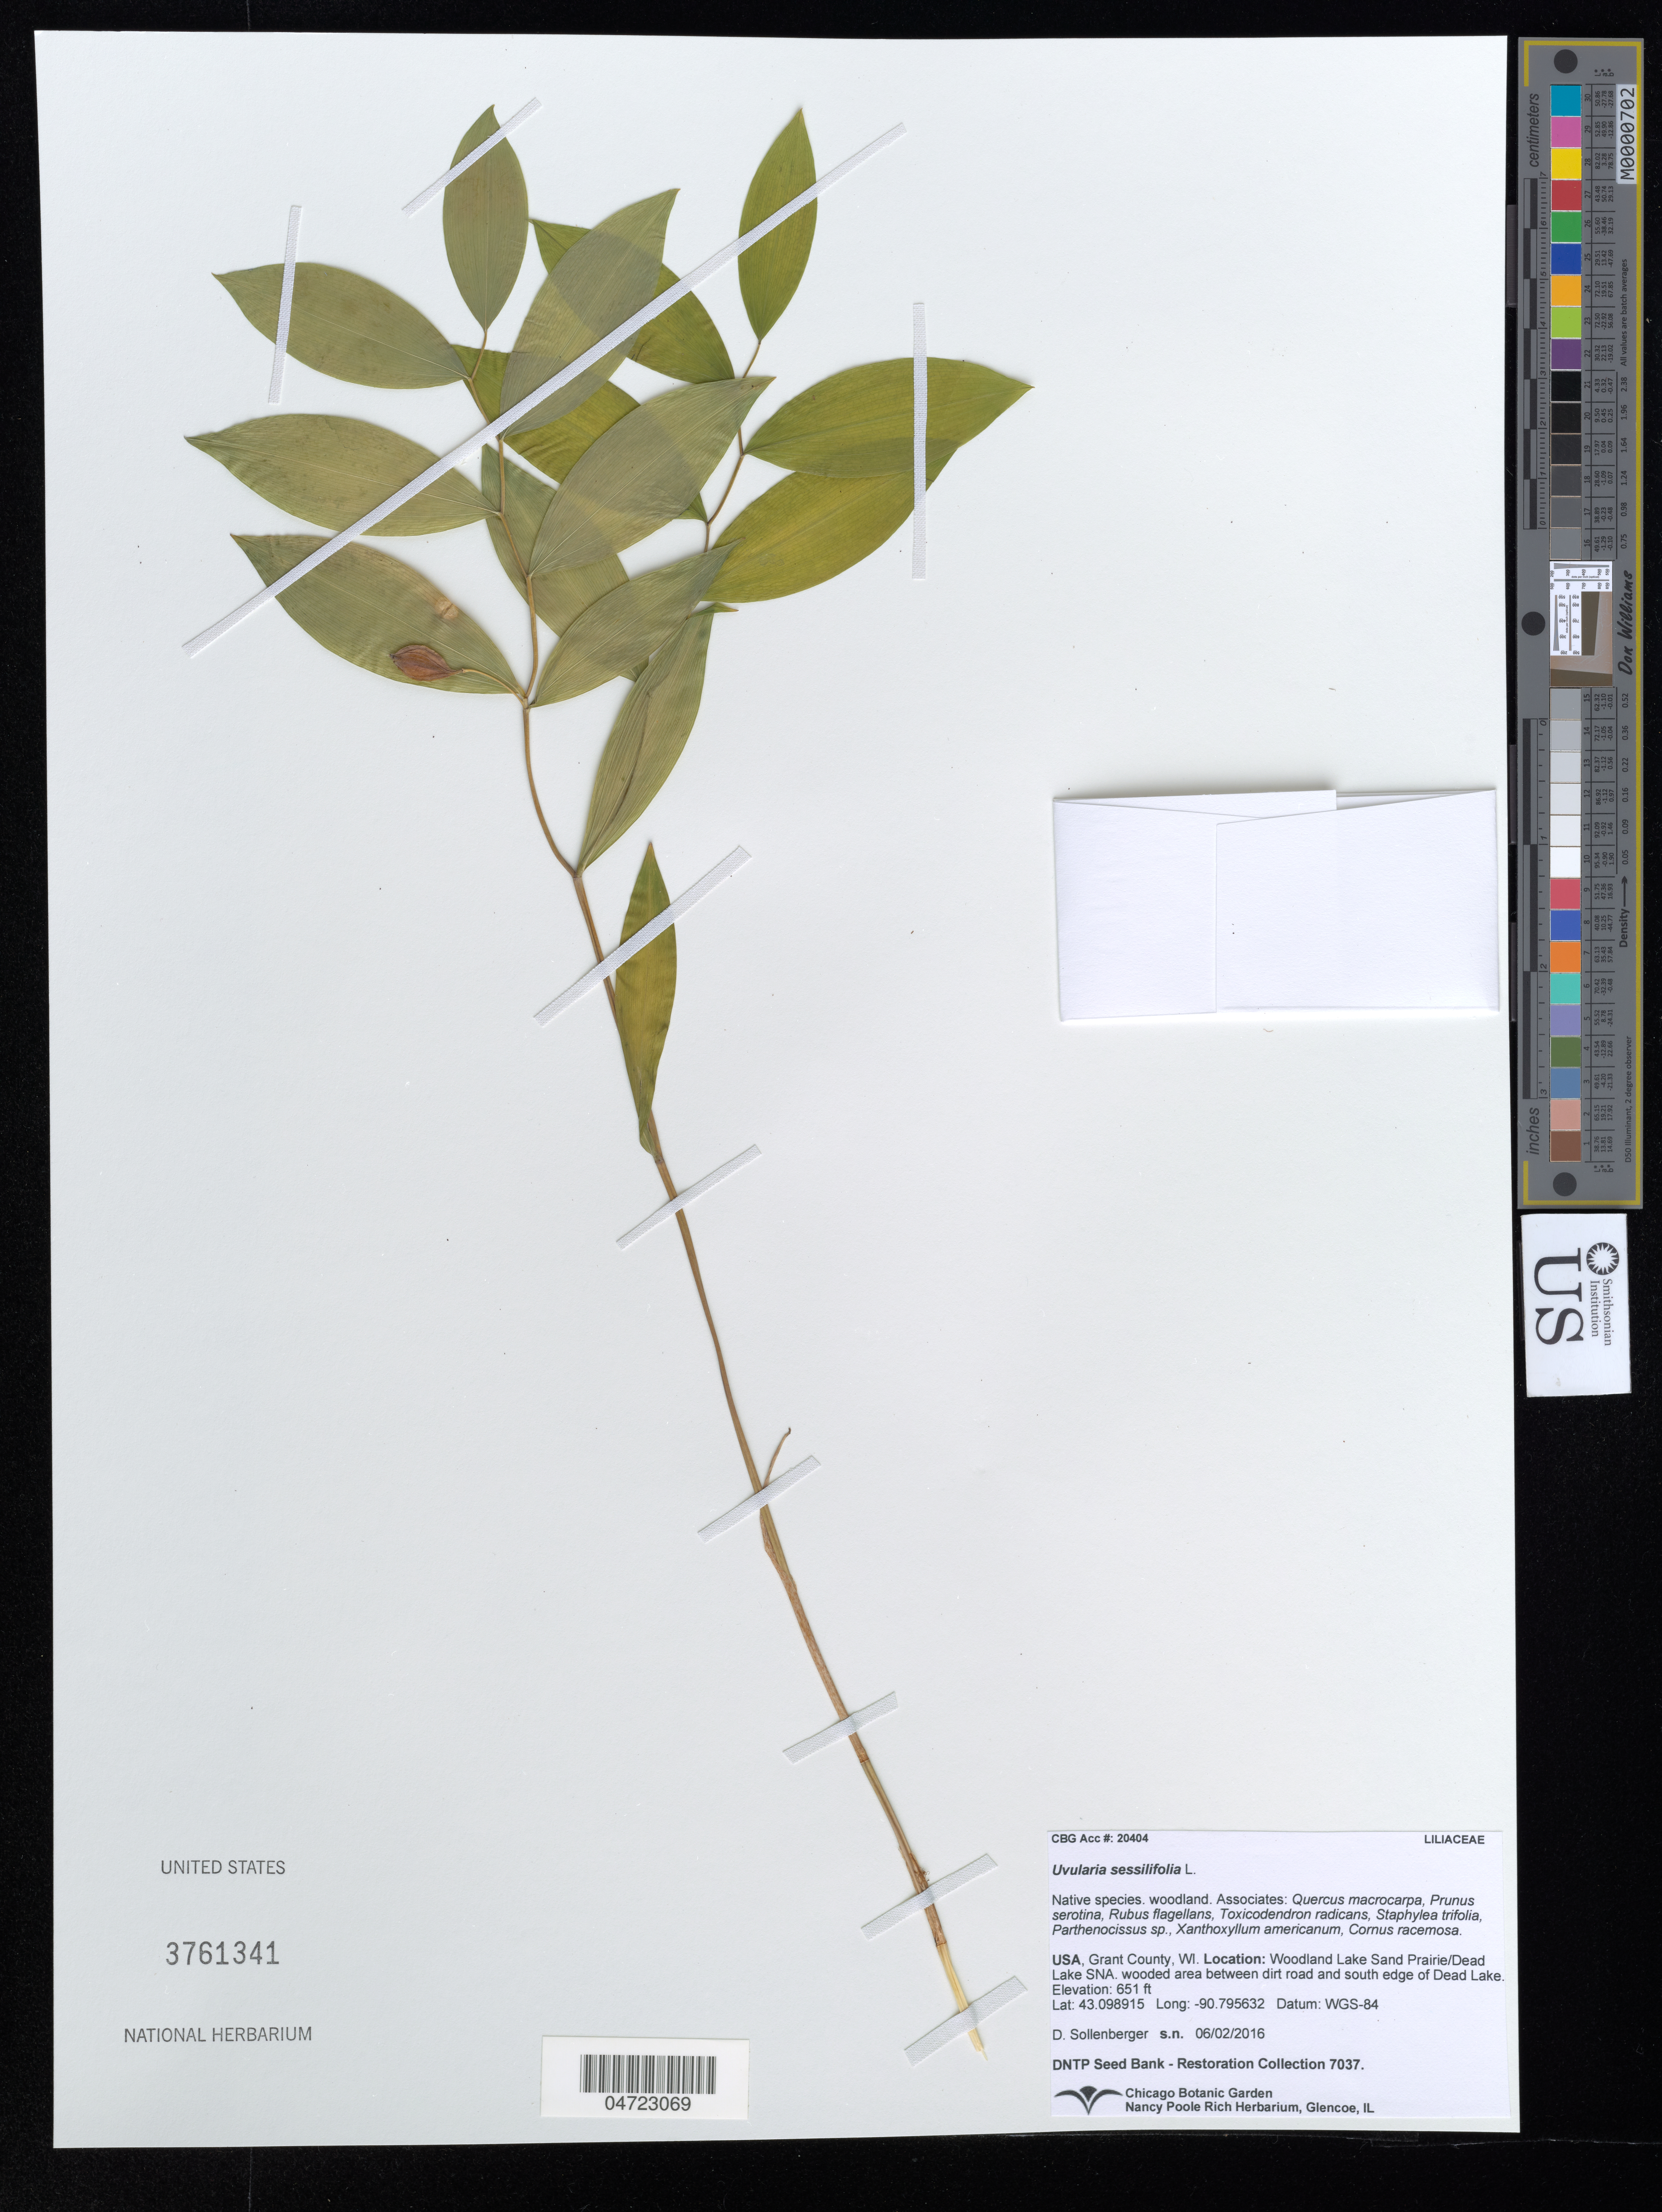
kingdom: Plantae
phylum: Tracheophyta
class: Liliopsida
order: Liliales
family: Colchicaceae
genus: Uvularia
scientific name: Uvularia sessilifolia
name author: L.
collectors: D. Sollenberger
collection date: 2016-06-02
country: United States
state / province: Wisconsin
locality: Grant County, WI. Woodland Lake Sand Prairie/Dead Lake SNA. wooded area between dirt road and south edge of Dead Lake.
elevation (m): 198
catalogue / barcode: US 3761341